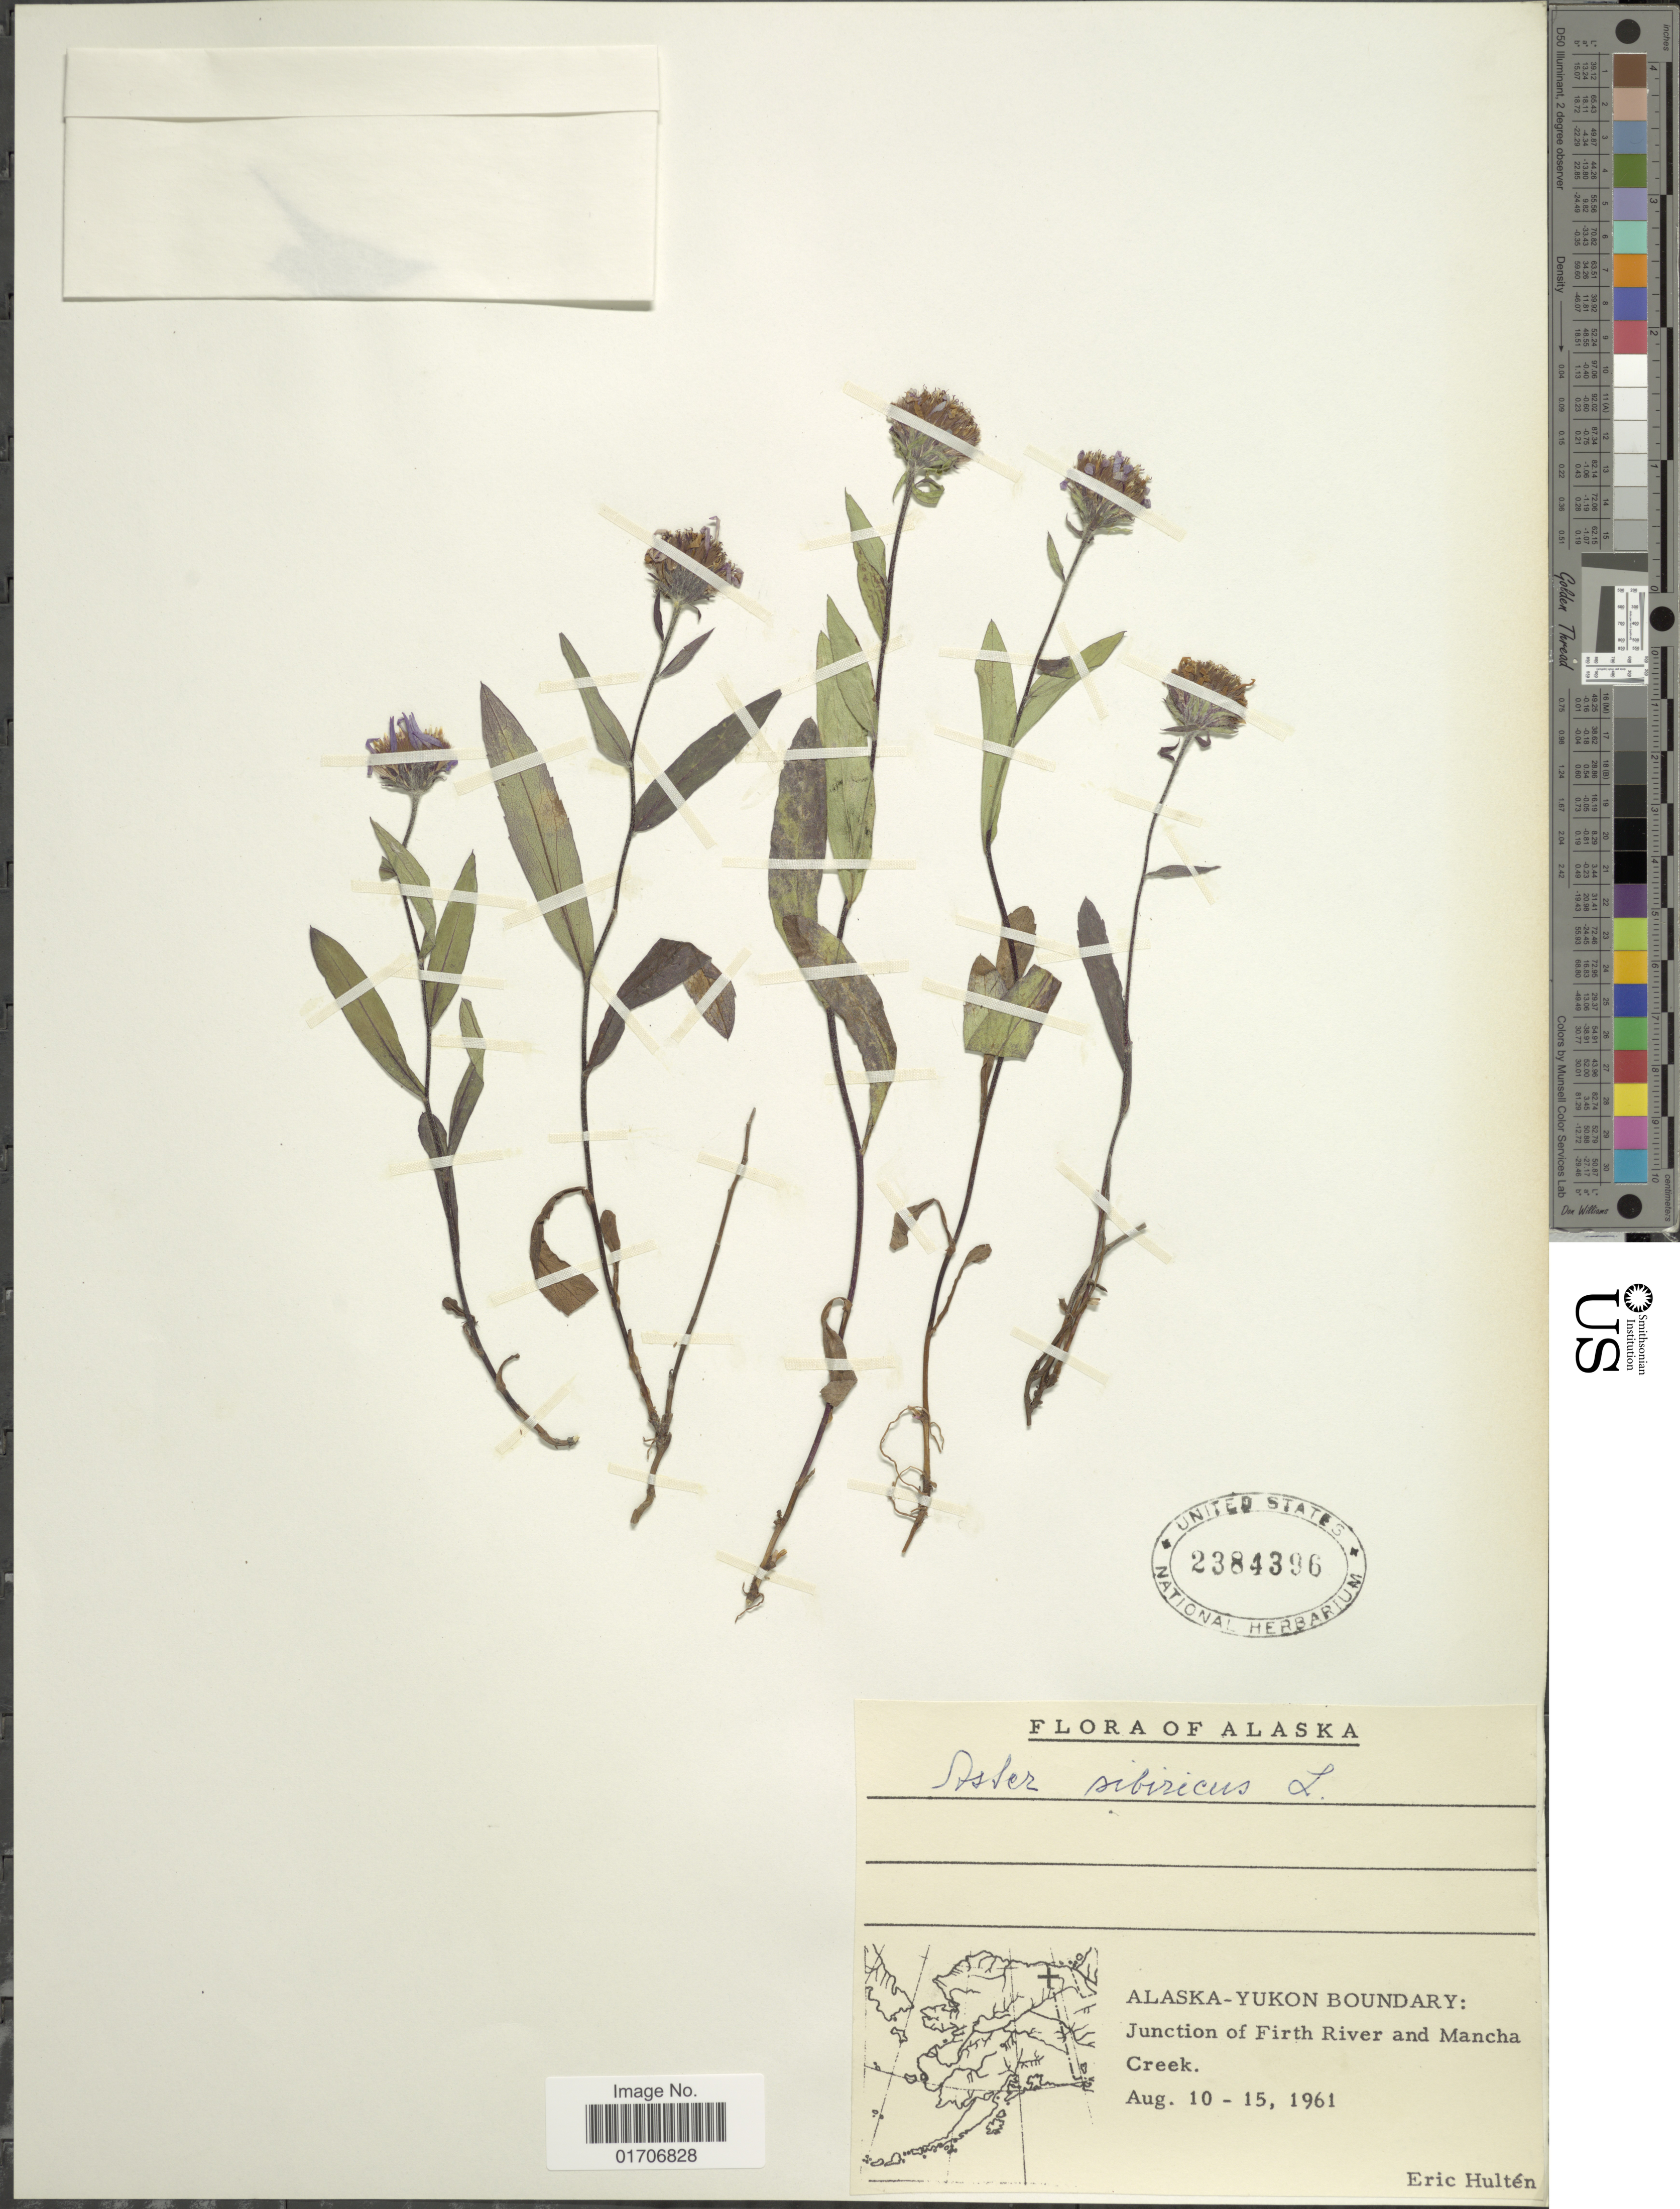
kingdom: Plantae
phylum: Tracheophyta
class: Magnoliopsida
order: Asterales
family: Asteraceae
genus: Eurybia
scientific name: Eurybia sibirica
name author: (L.) G.L. Nesom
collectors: E. G. Hultén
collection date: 1961-08-10/1961-08-15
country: United States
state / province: Alaska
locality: Alaska - Yukon Boundary: Junction of Firth River and Mancha Creek.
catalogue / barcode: US 2384396